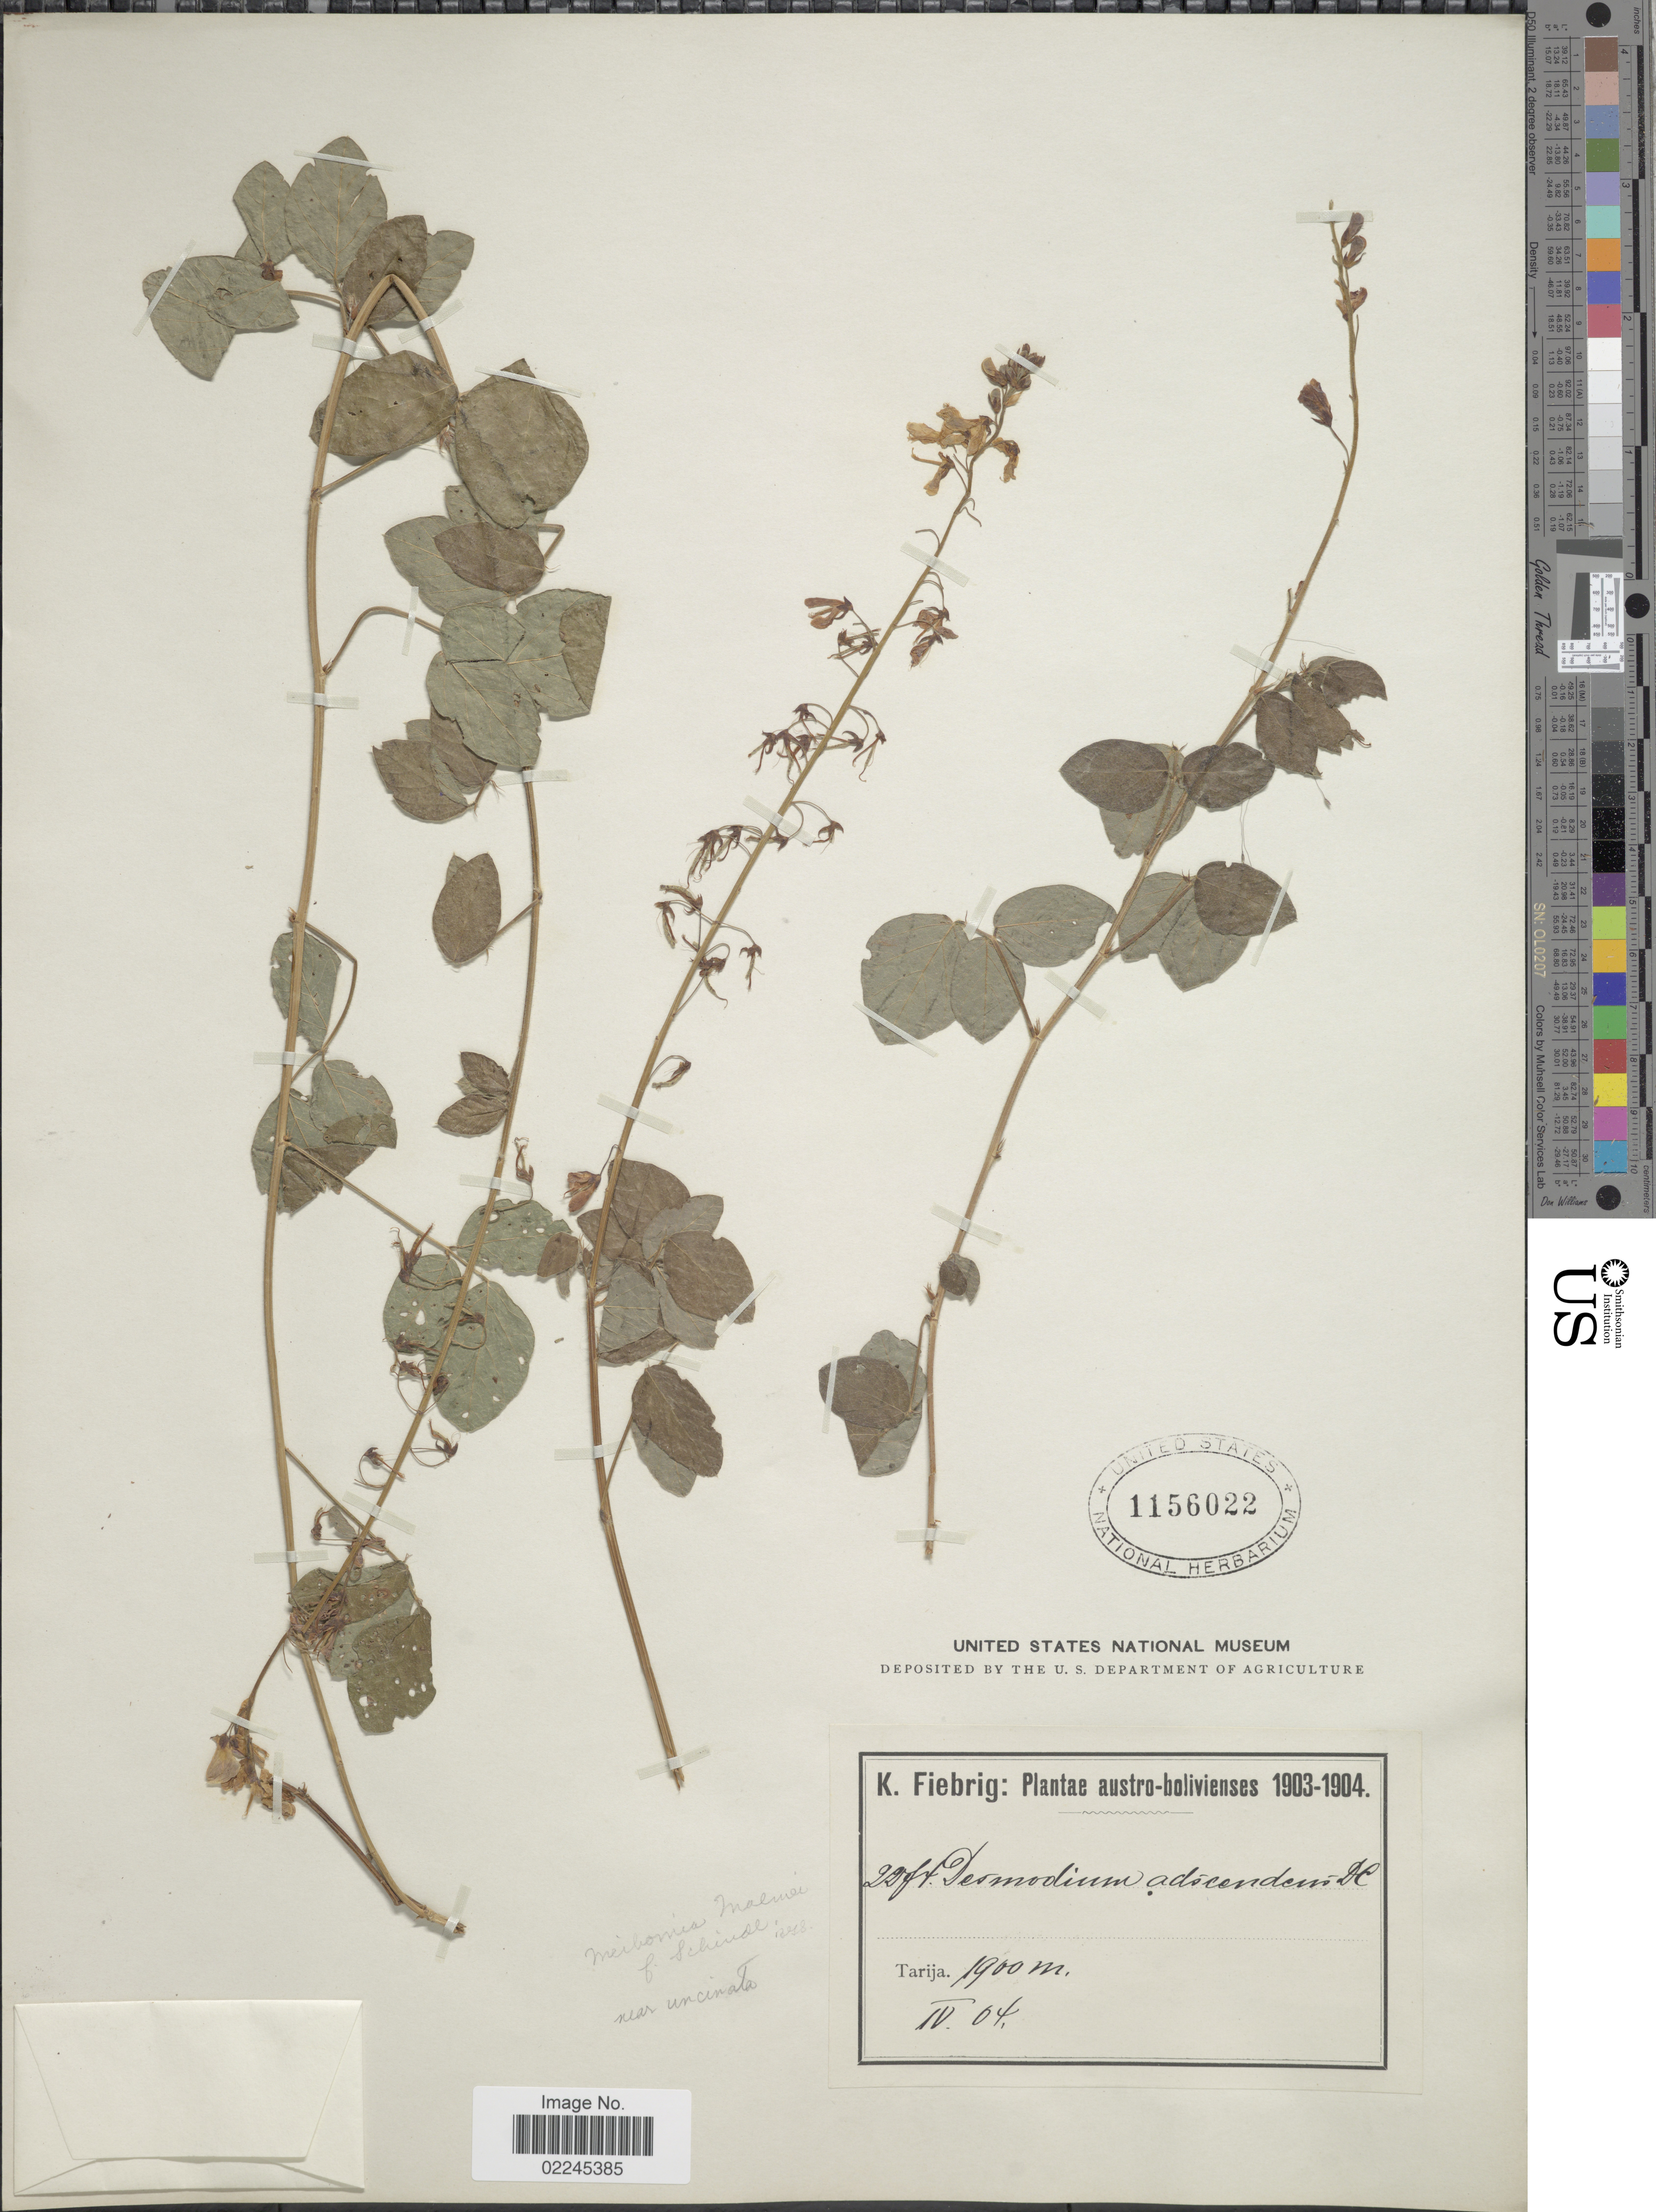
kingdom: Plantae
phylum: Tracheophyta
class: Magnoliopsida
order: Fabales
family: Fabaceae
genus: Desmodium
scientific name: Desmodium malmei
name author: Schindl.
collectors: K. Fiebrig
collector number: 2294*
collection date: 1904-04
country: Bolivia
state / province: Tarija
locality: Austro-bolivienses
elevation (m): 1900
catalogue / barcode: US 1156022